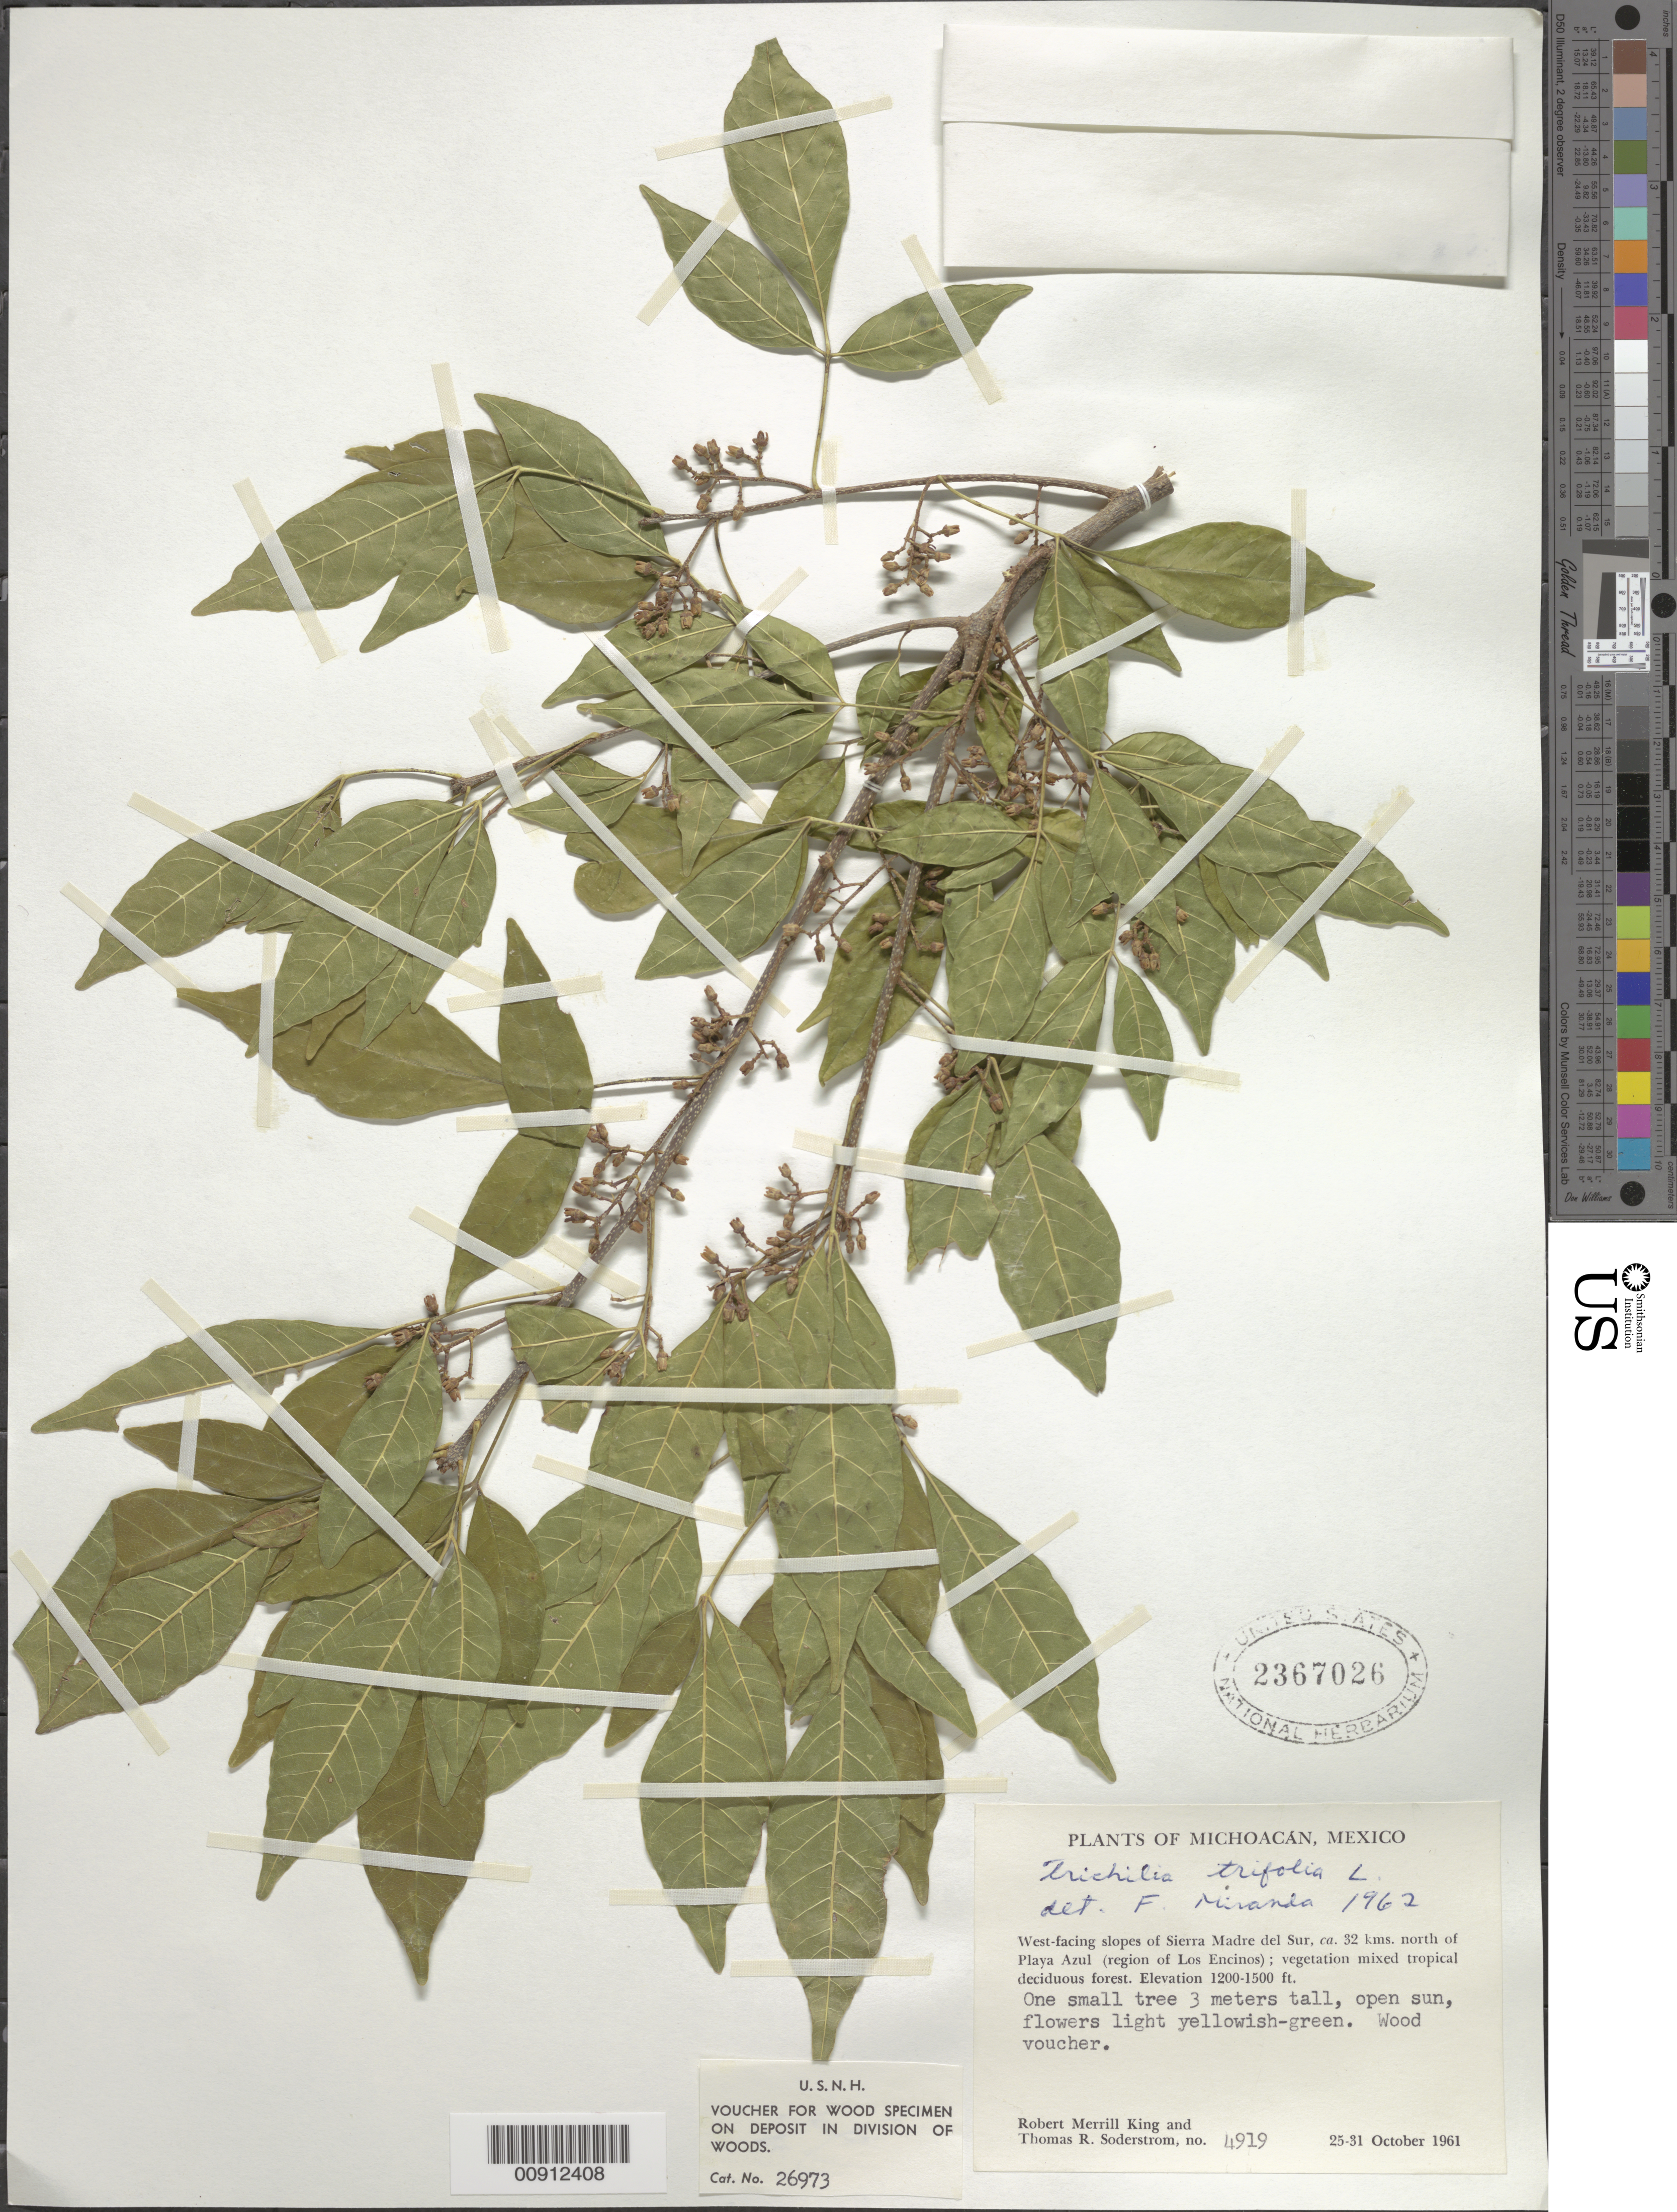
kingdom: Plantae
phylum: Tracheophyta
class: Magnoliopsida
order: Sapindales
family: Meliaceae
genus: Trichilia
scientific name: Trichilia trifolia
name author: L.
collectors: R. M. King & T. R. Soderstrom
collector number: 4919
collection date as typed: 25 Oct 1961 to 31 Oct 1961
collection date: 1961-10-25/1961-10-31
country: Mexico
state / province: Michoacán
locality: West-facing slopes of Sierra Madre del Sur, ca. 32 kms. North of Playa Azul (region of Los Encinos).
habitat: Open sun. Vegetation mixed tropical deciduous forest.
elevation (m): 366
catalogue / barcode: US 2367026